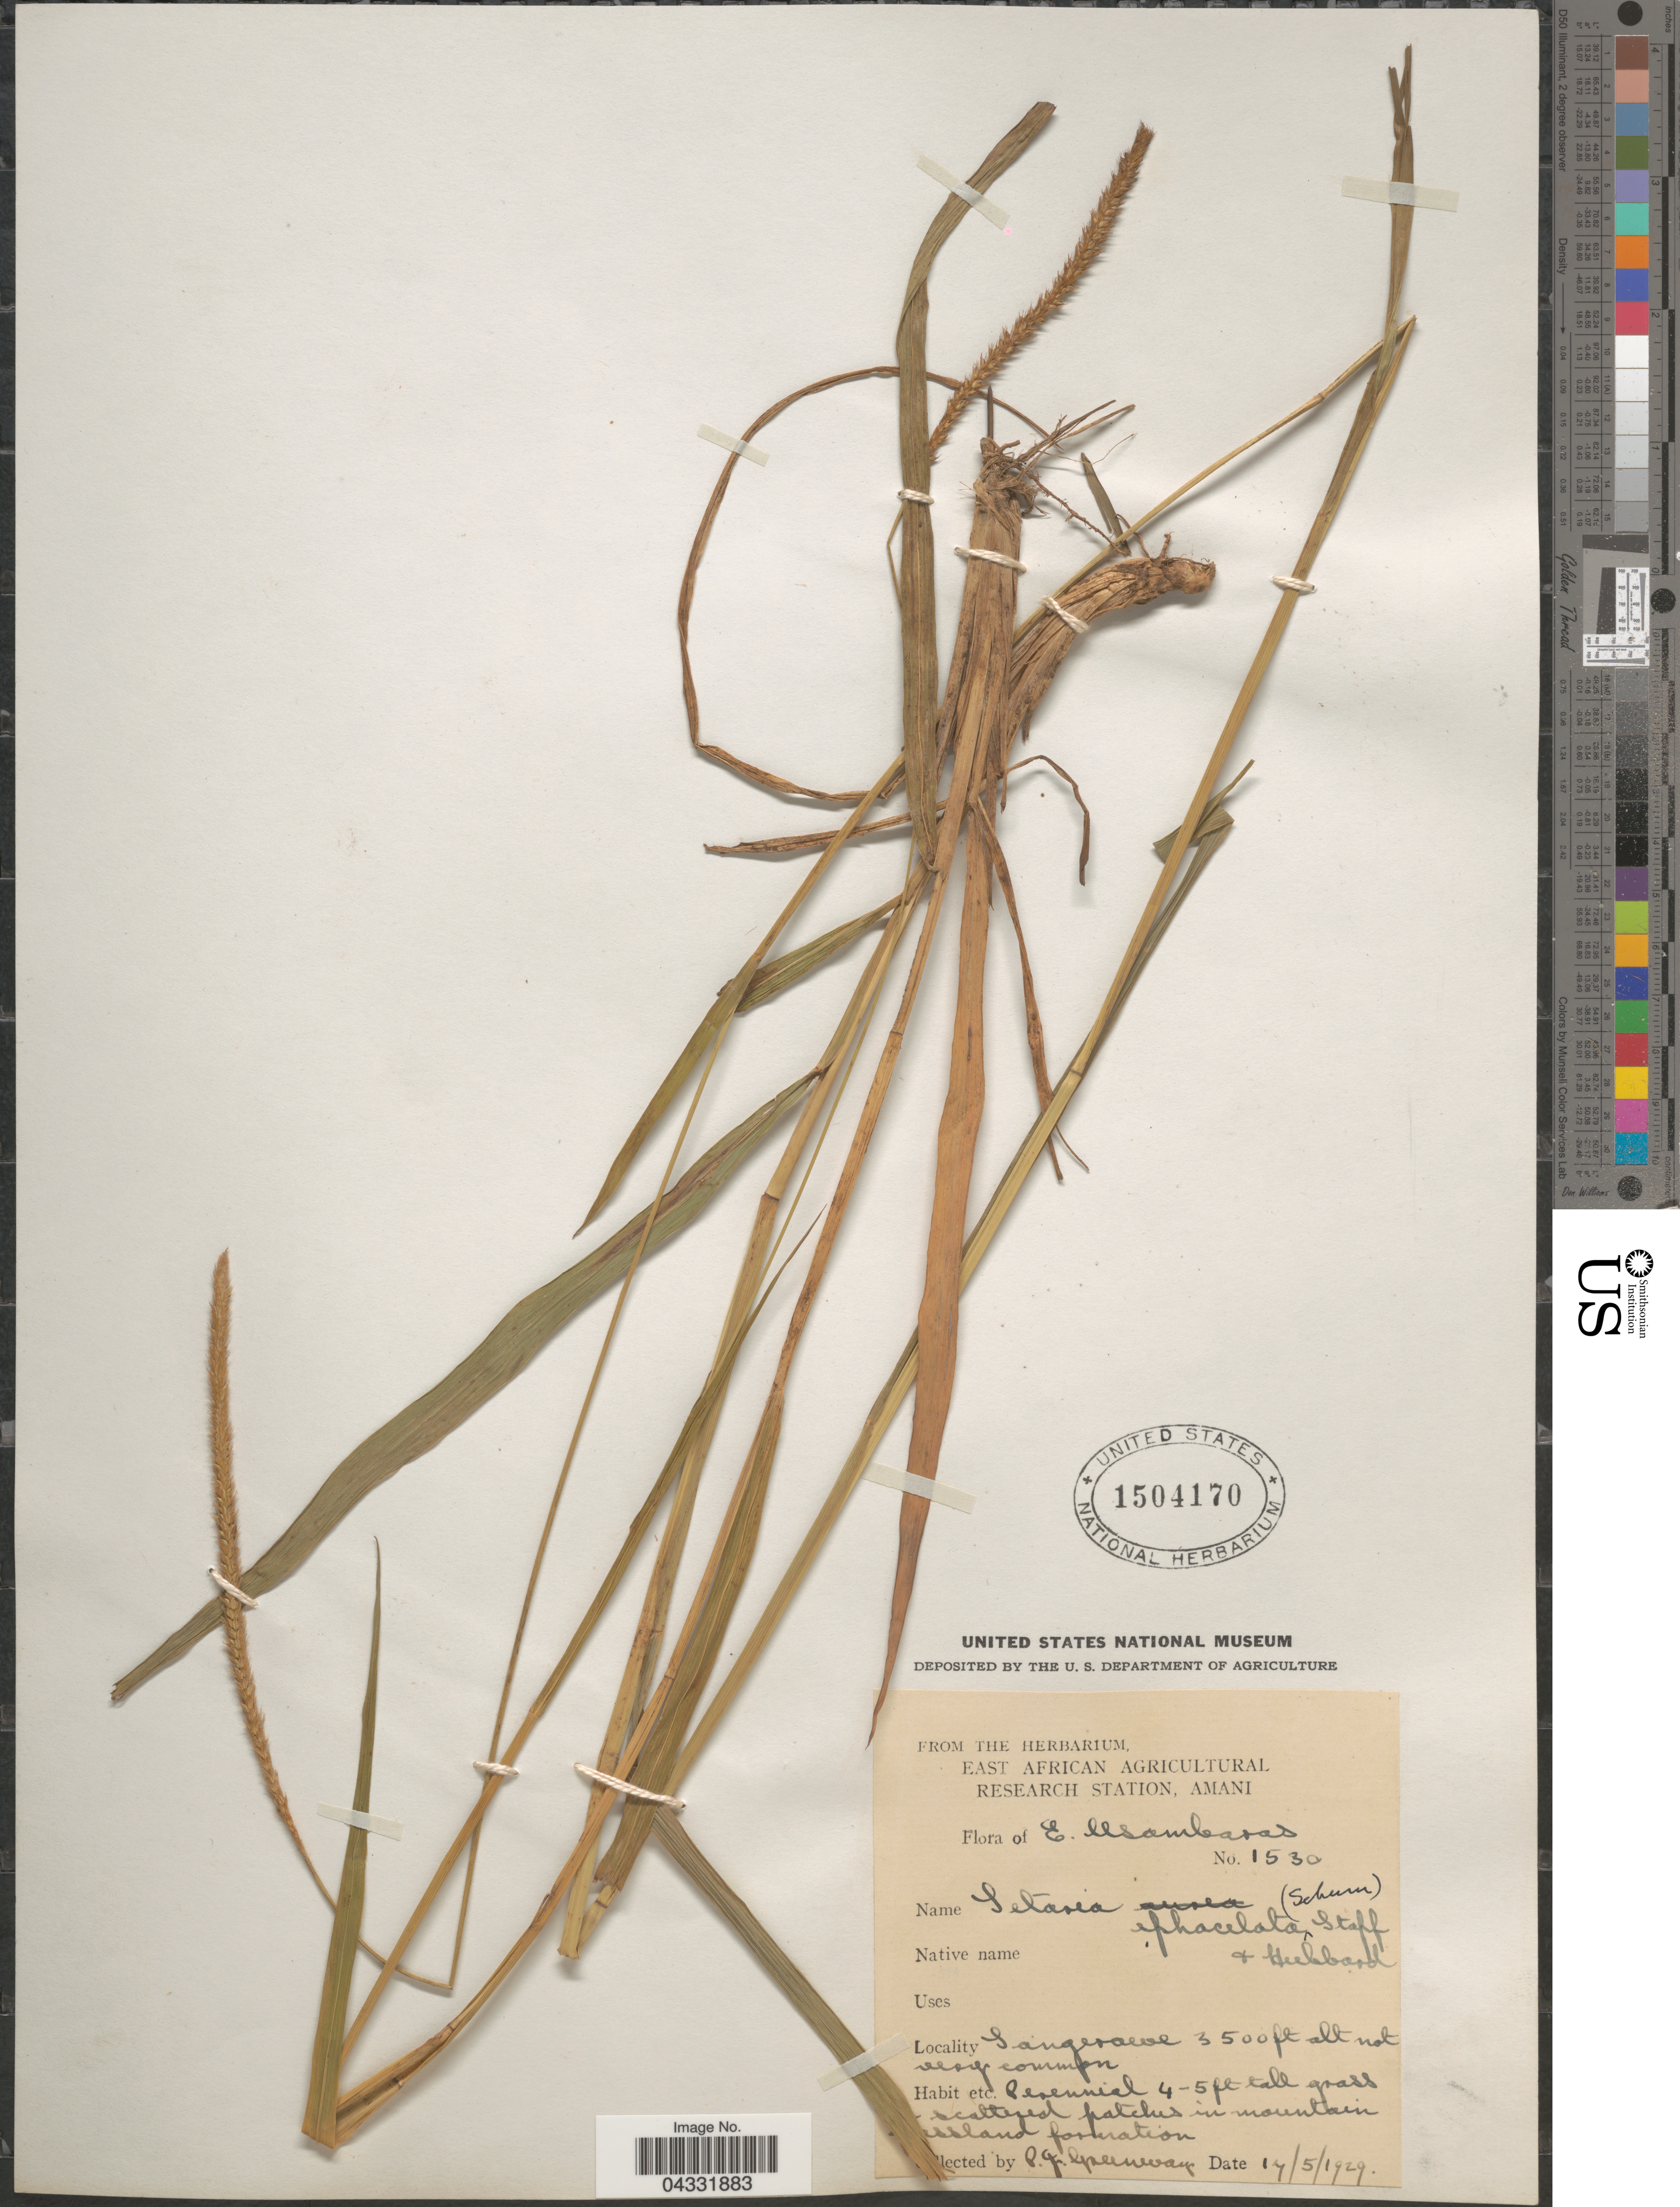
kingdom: Plantae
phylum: Tracheophyta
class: Liliopsida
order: Poales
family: Poaceae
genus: Setaria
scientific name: Setaria sphacelata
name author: (Schumach.) Stapf & Hubb. ex Moss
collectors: P. J. Greenway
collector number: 1530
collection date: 1929-05-19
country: Tanzania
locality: E. Usambaras. Sangeraeoe. [interpreted]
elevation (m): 1067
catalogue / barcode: US 1504170